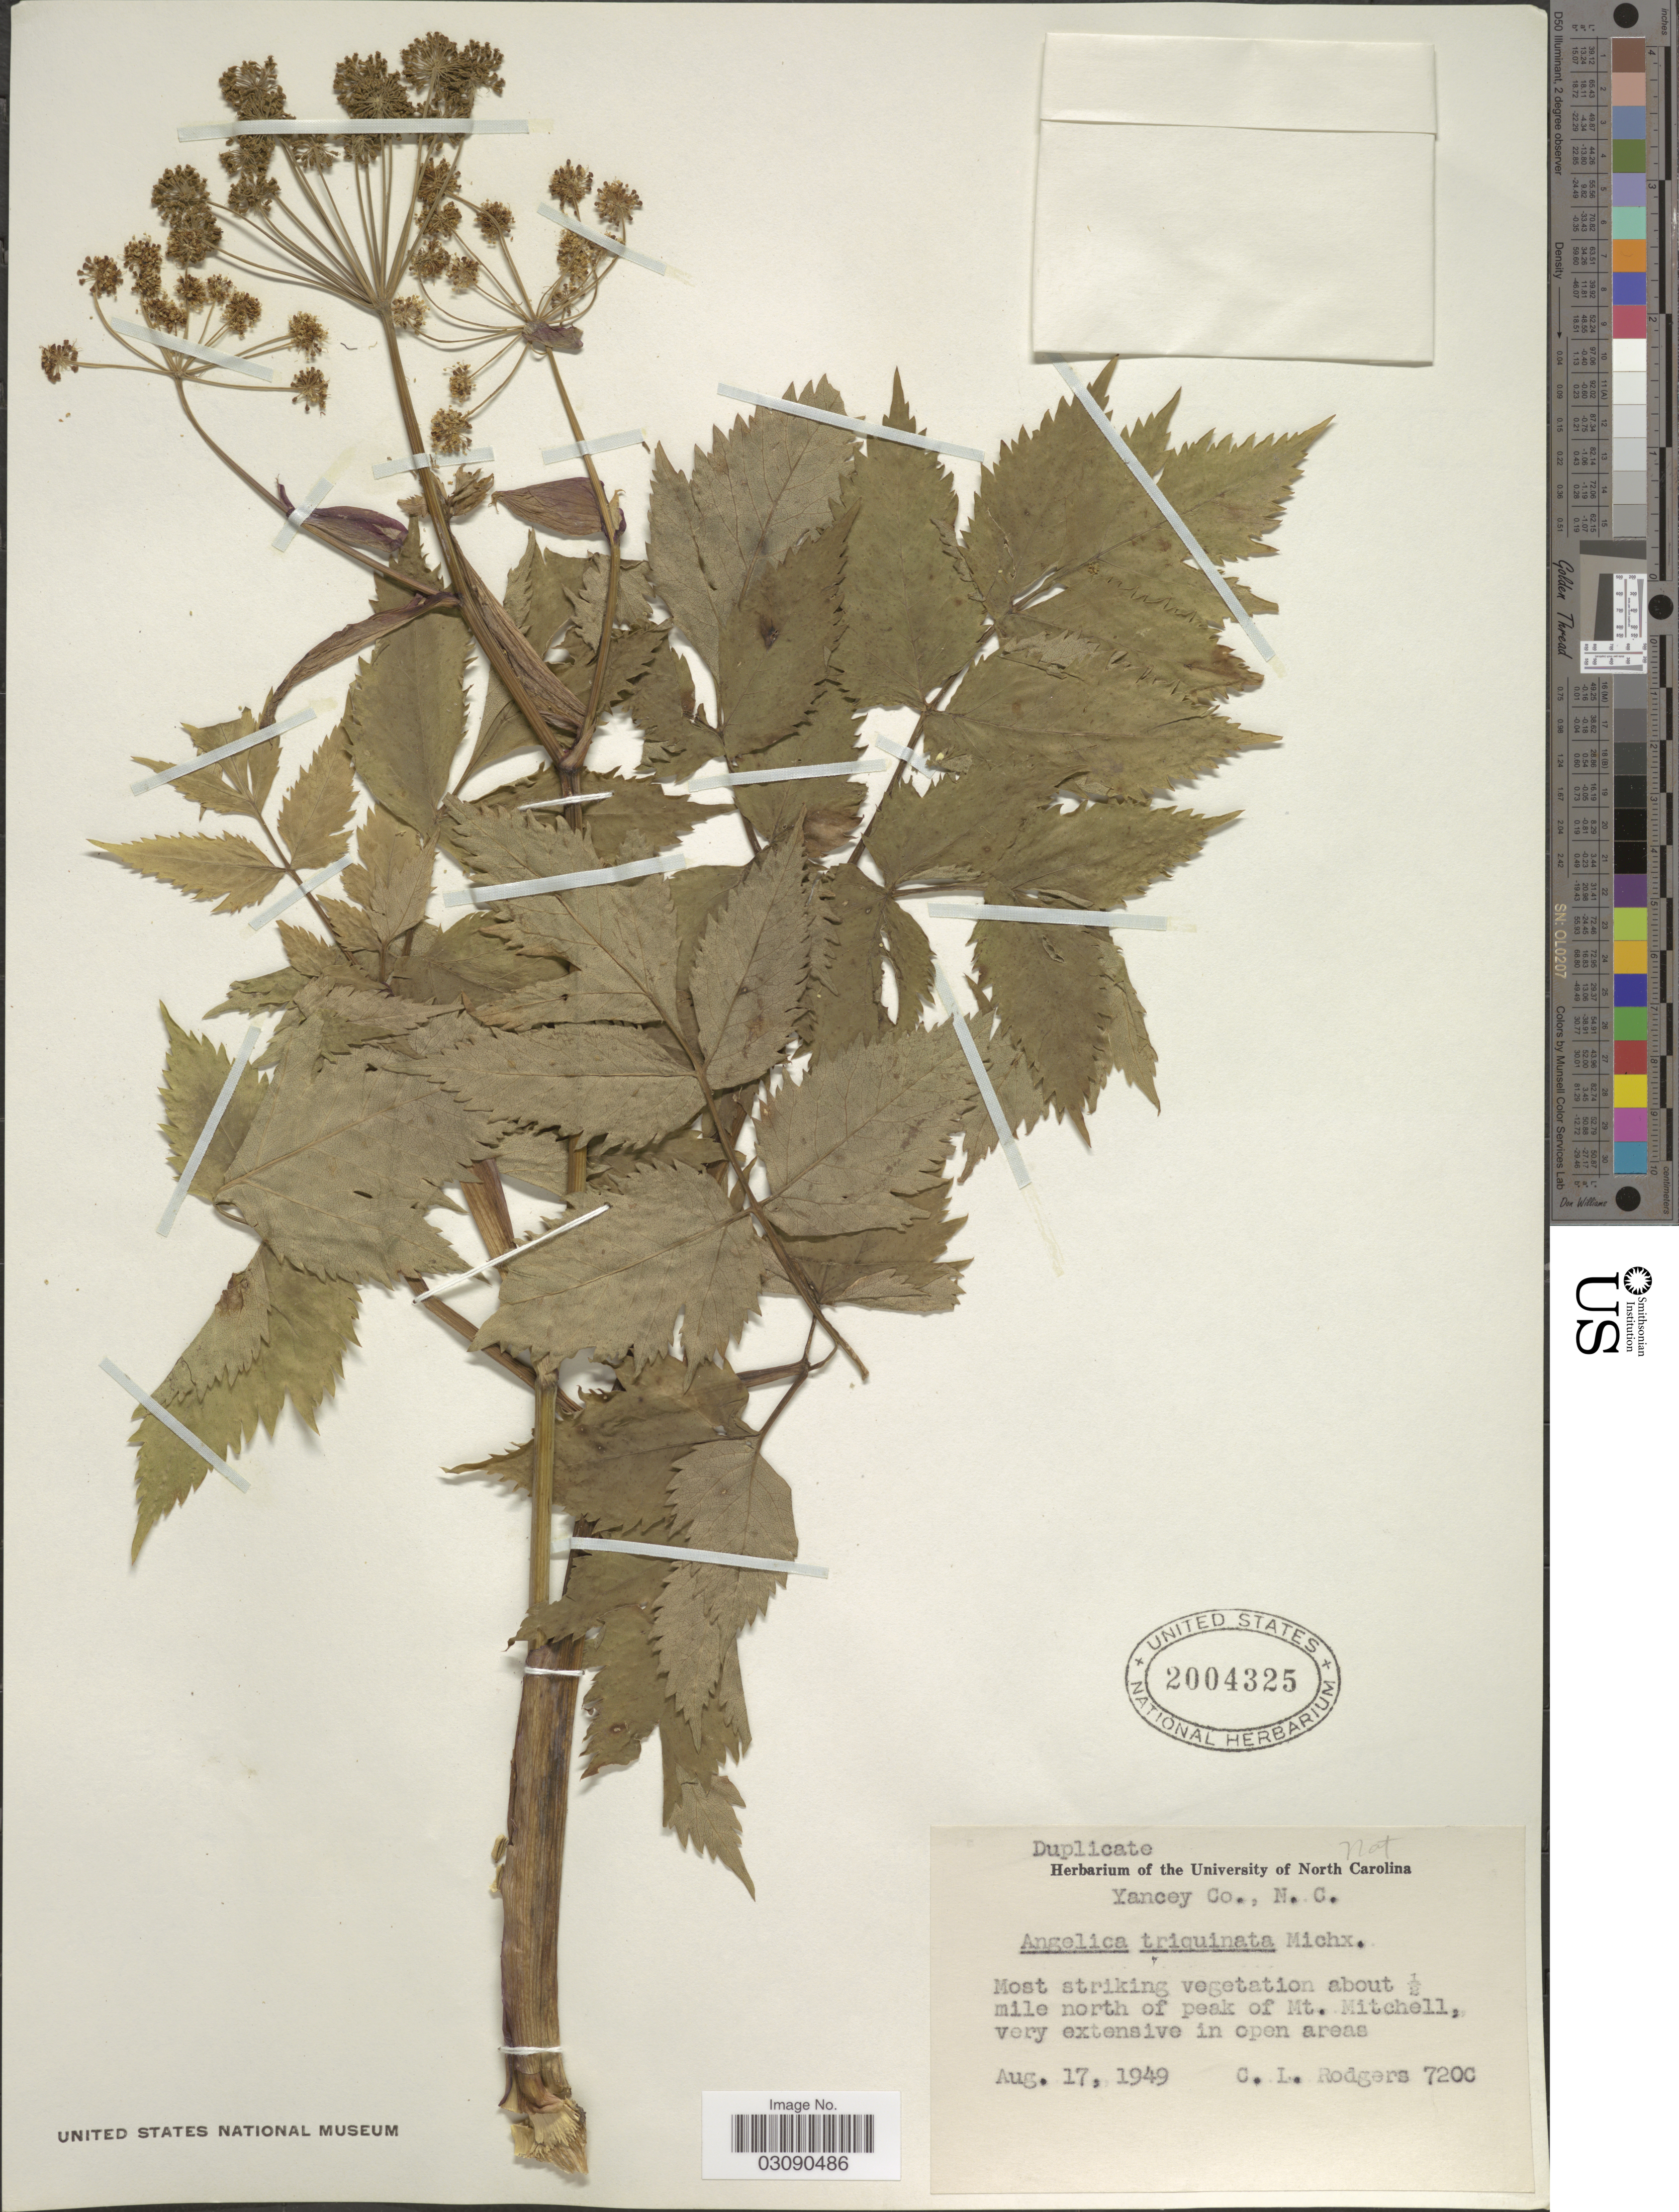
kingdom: Plantae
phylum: Tracheophyta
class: Magnoliopsida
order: Apiales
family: Apiaceae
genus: Angelica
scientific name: Angelica triquinata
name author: Michx.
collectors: C. Rodgers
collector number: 720C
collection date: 1949-08-17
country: United States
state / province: North Carolina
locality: Yancey Co. Most striking vegetation about ½ mile north of peak of Mt. Mitchell.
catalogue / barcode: US 2004325